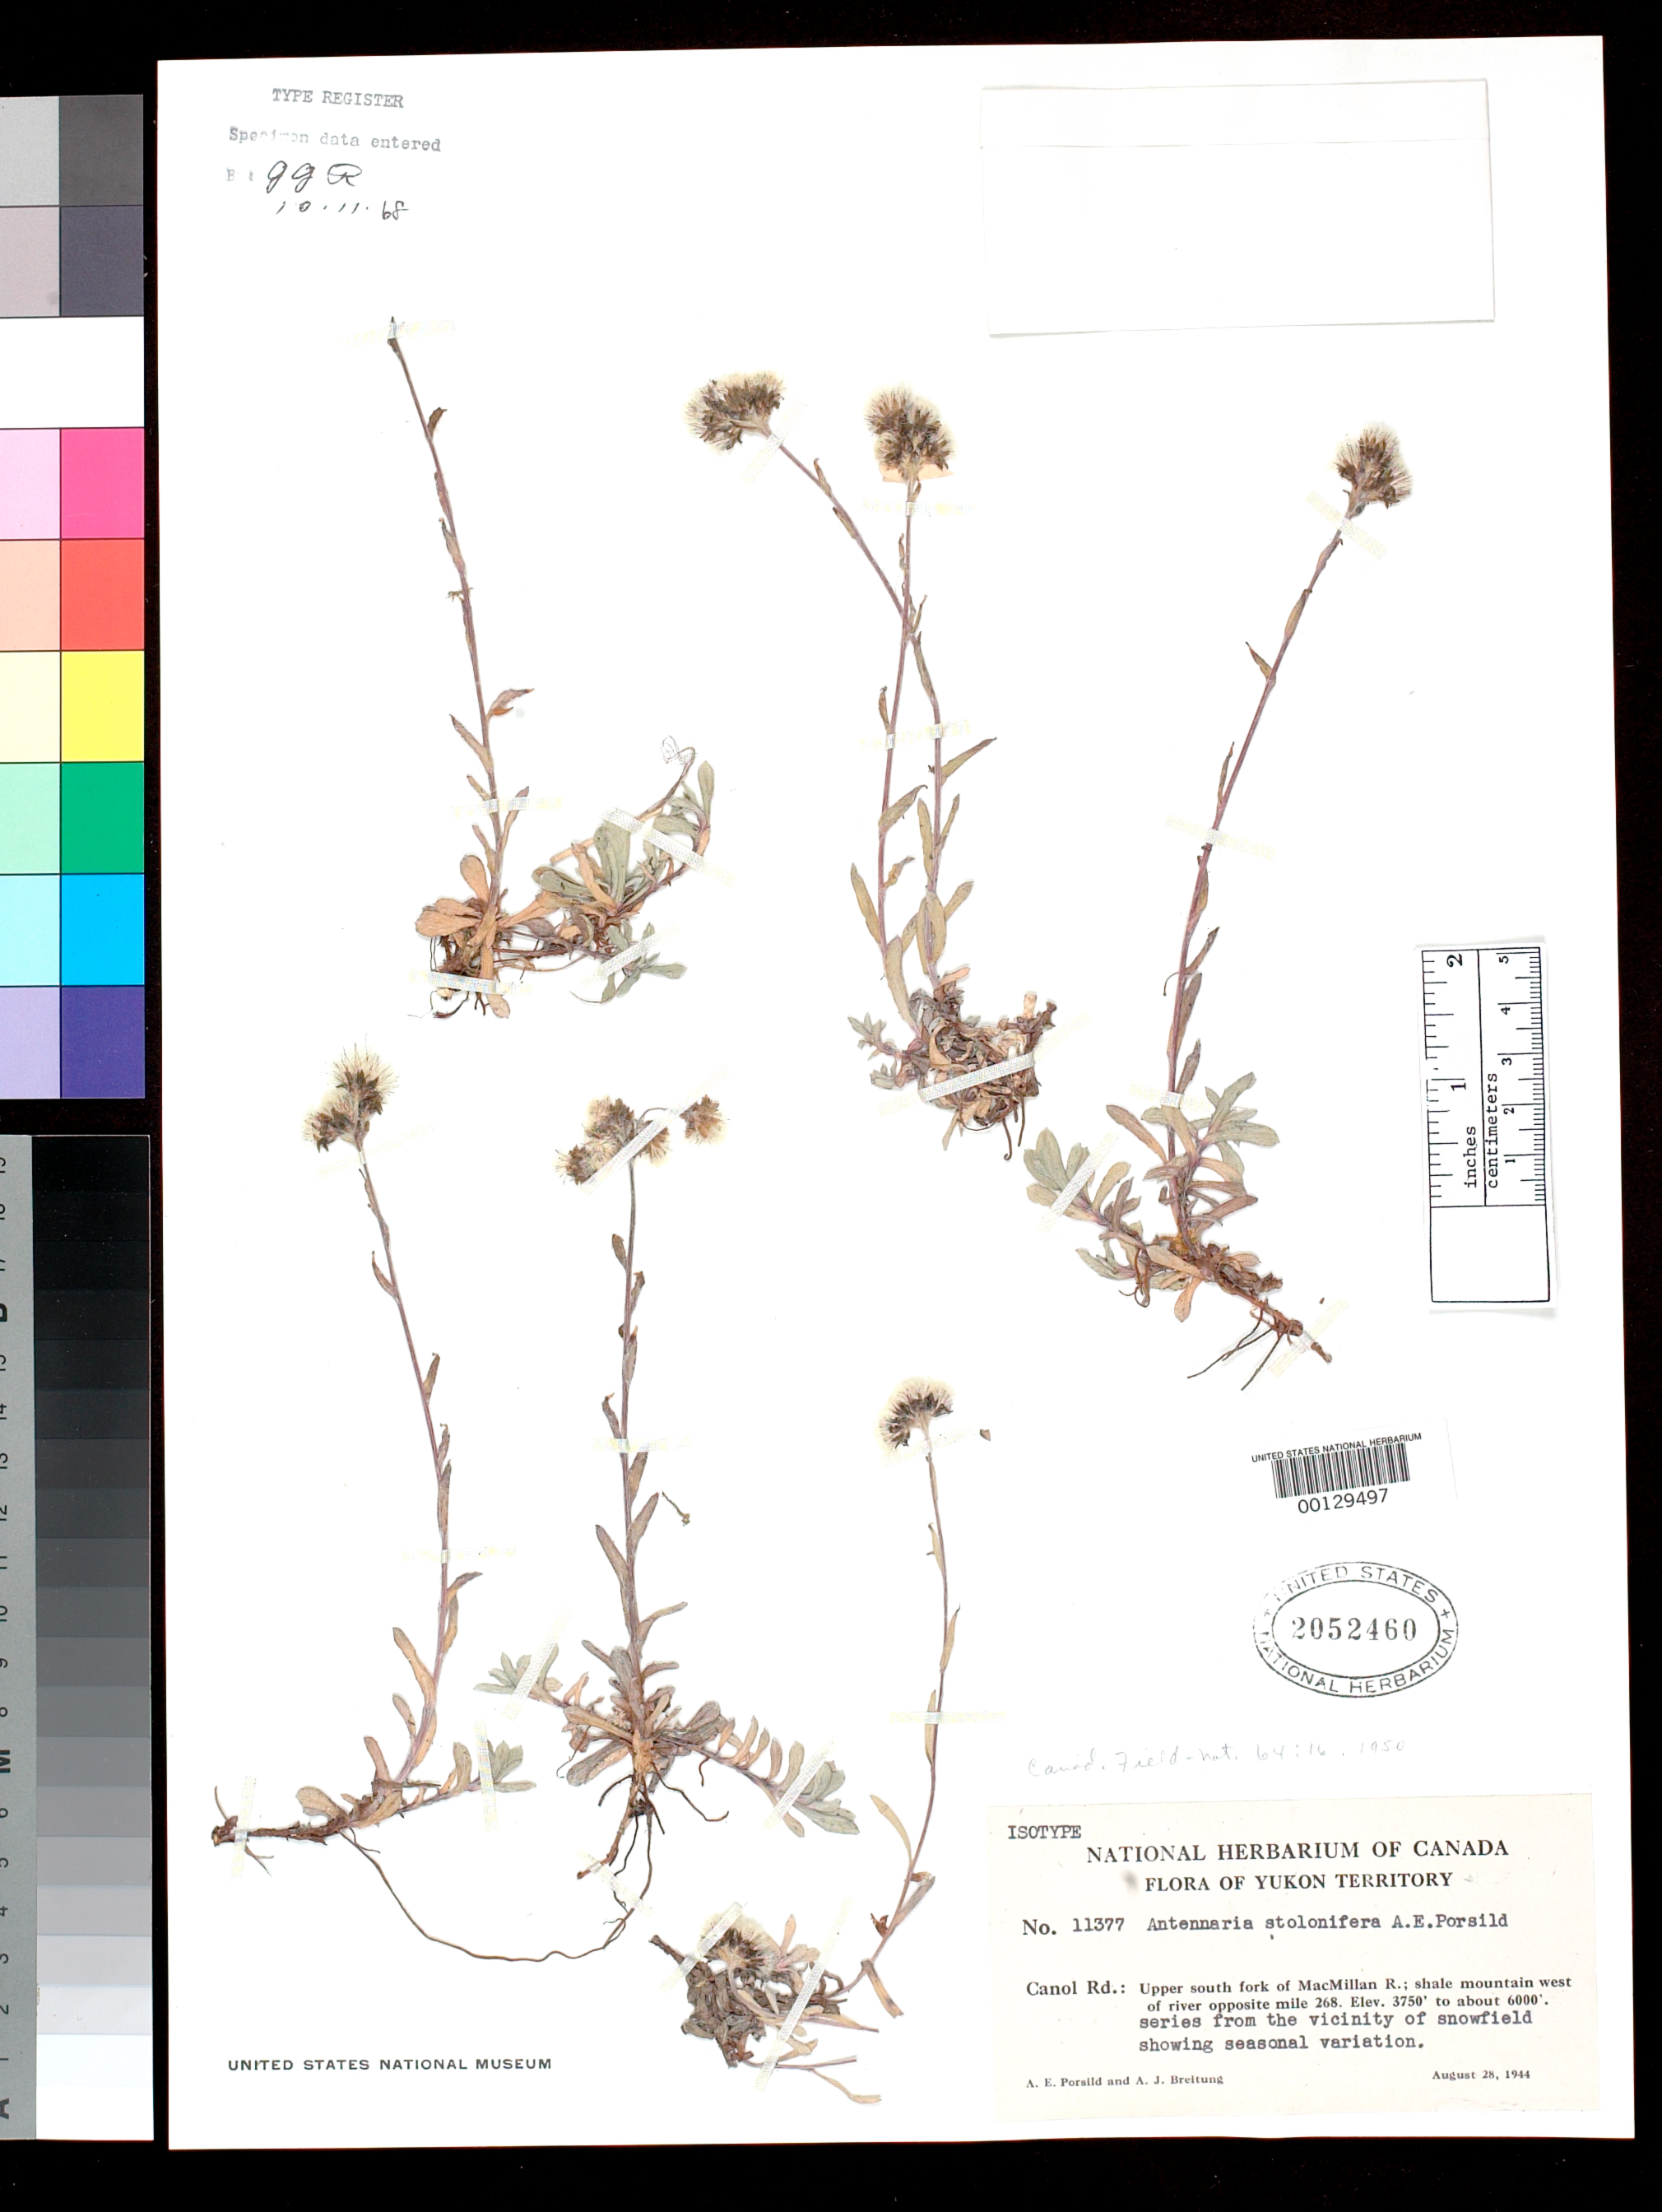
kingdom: Plantae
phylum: Tracheophyta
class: Magnoliopsida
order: Asterales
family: Asteraceae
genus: Antennaria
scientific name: Antennaria stolonifera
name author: A.E. Porsild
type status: Type Material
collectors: A. E. Porsild & A. J. Breitung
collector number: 11377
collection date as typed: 28 Aug 1944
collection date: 1944-08-28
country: Canada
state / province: Yukon Territory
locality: Macmillan River.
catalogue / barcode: US 2052460